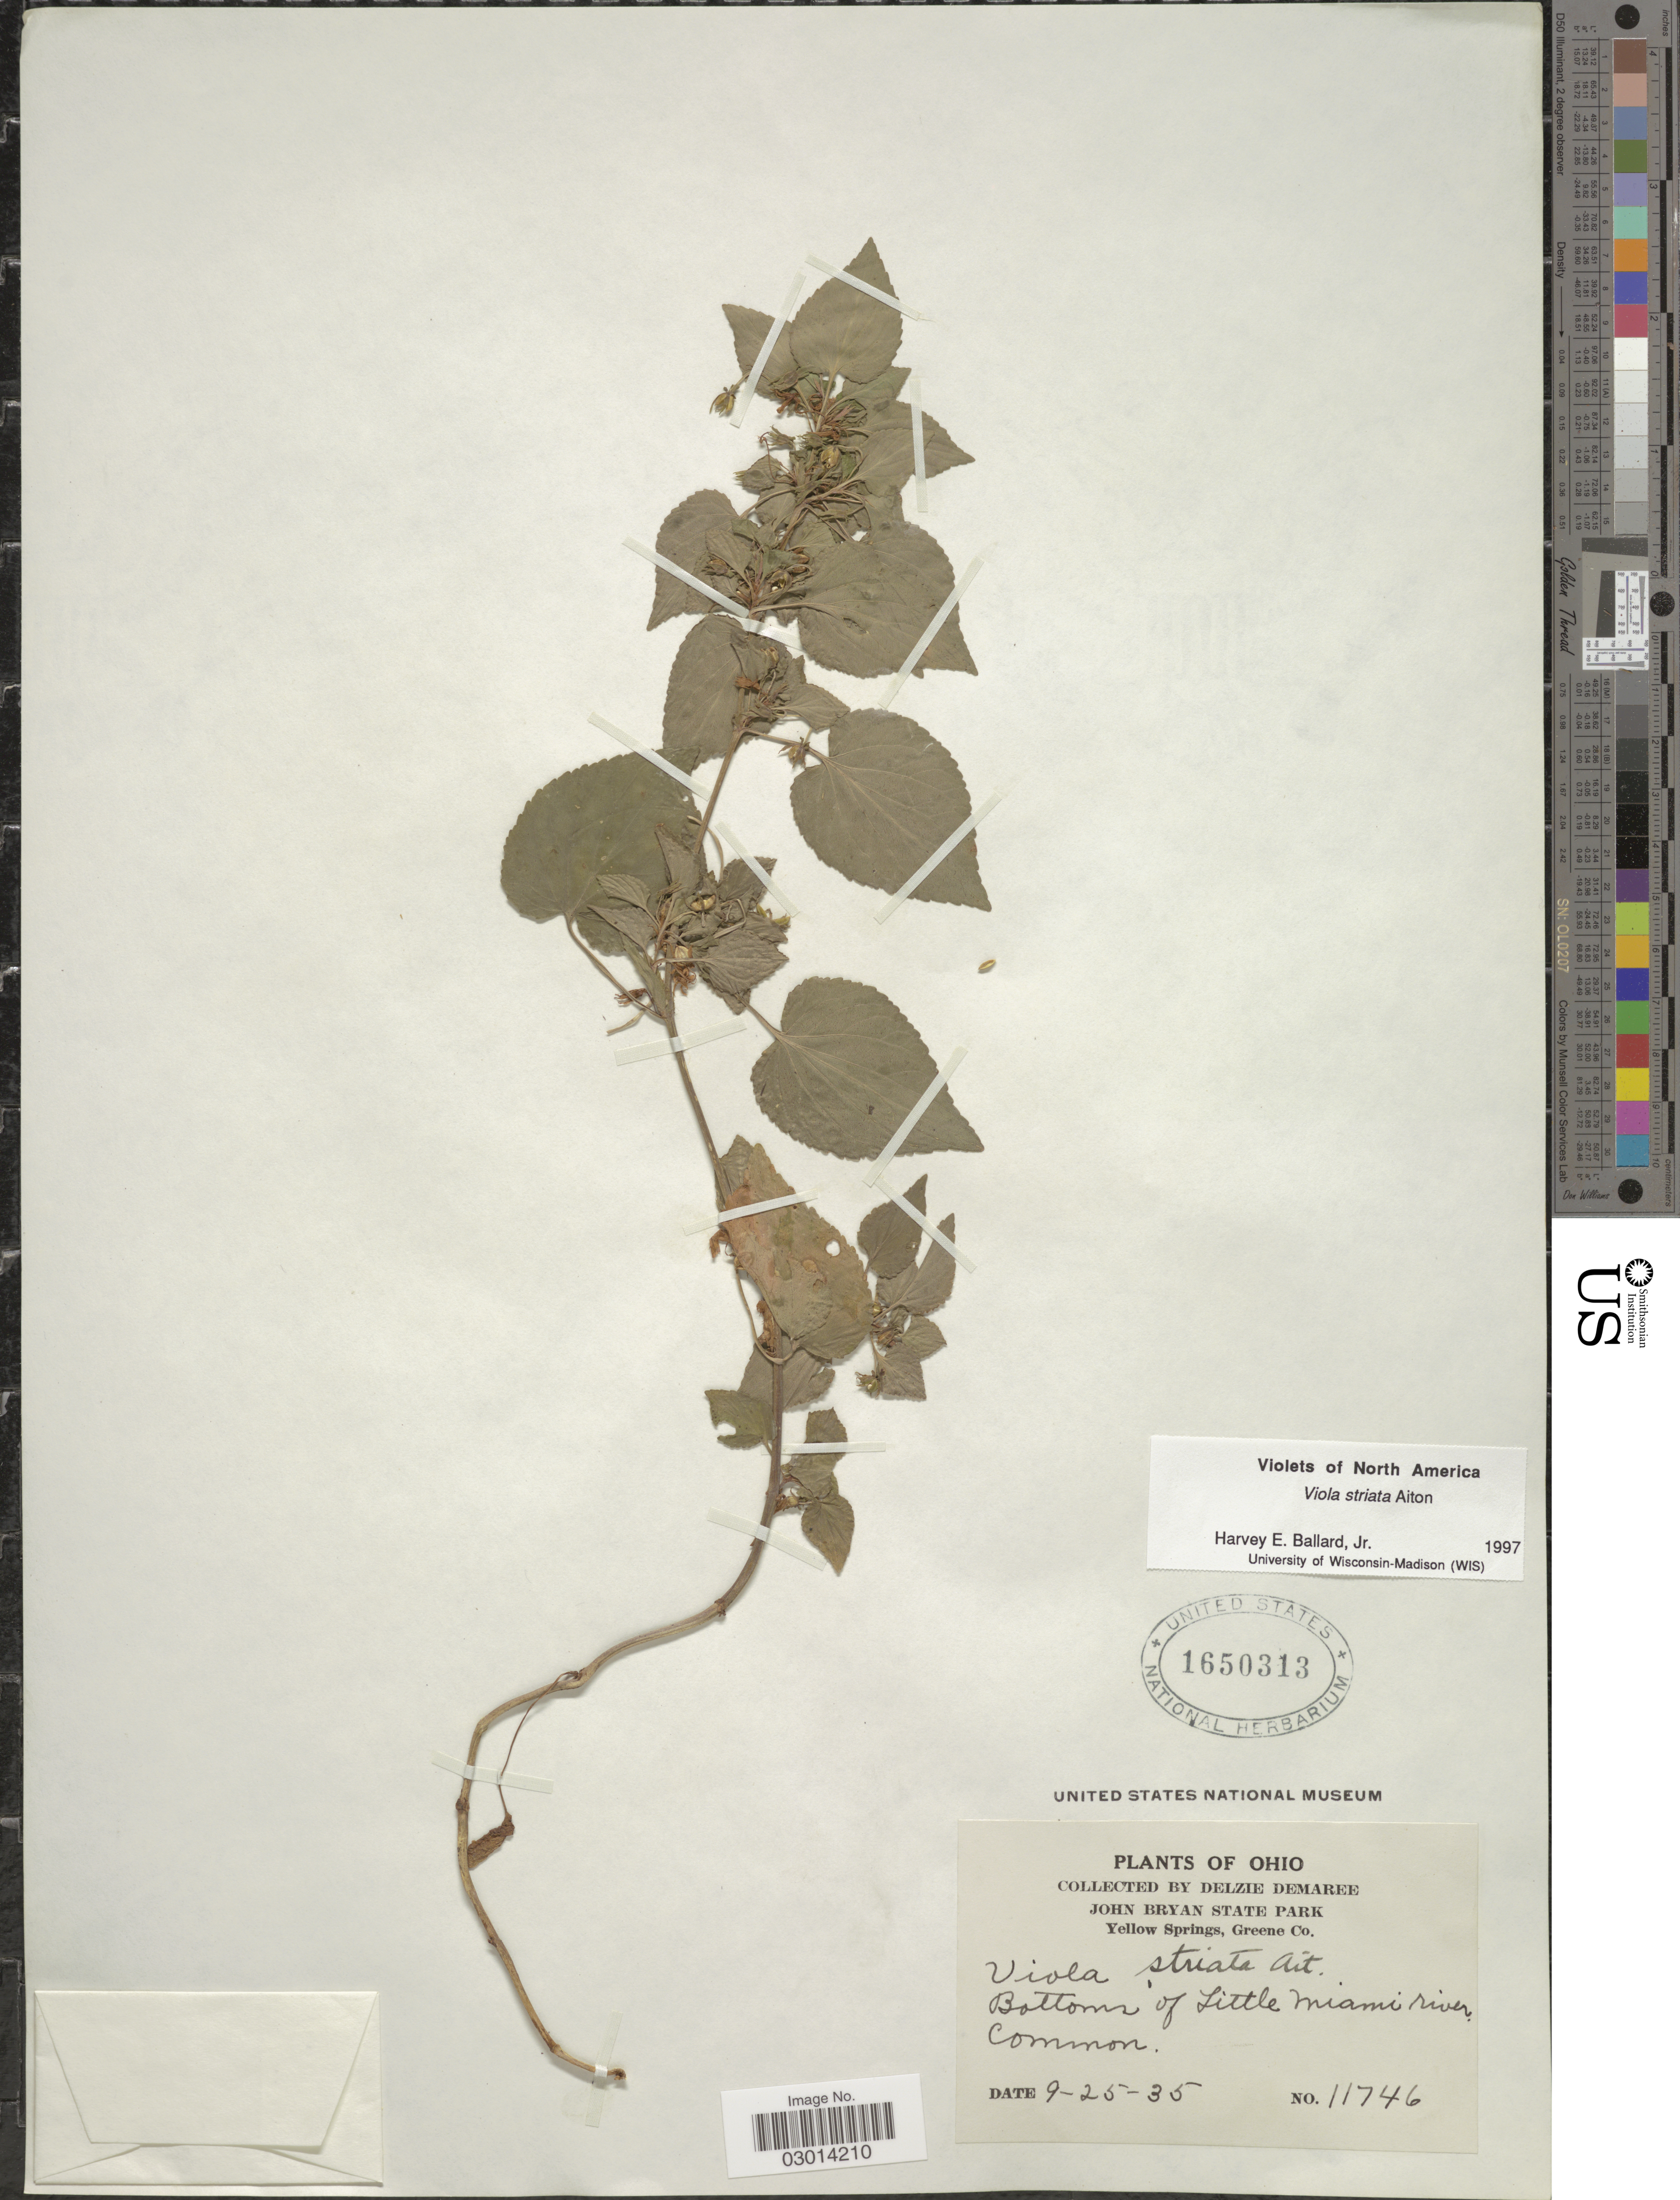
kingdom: Plantae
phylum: Tracheophyta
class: Magnoliopsida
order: Malpighiales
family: Violaceae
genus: Viola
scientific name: Viola rostrata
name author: Pursh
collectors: D. Demaree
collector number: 11746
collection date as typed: Transcribed d/m/y: 25/9/35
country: United States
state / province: Ohio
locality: John Bryan State Park. Yellow Springs, Greene Co. Bottoms of Little Miami river.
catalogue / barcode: US 1650313